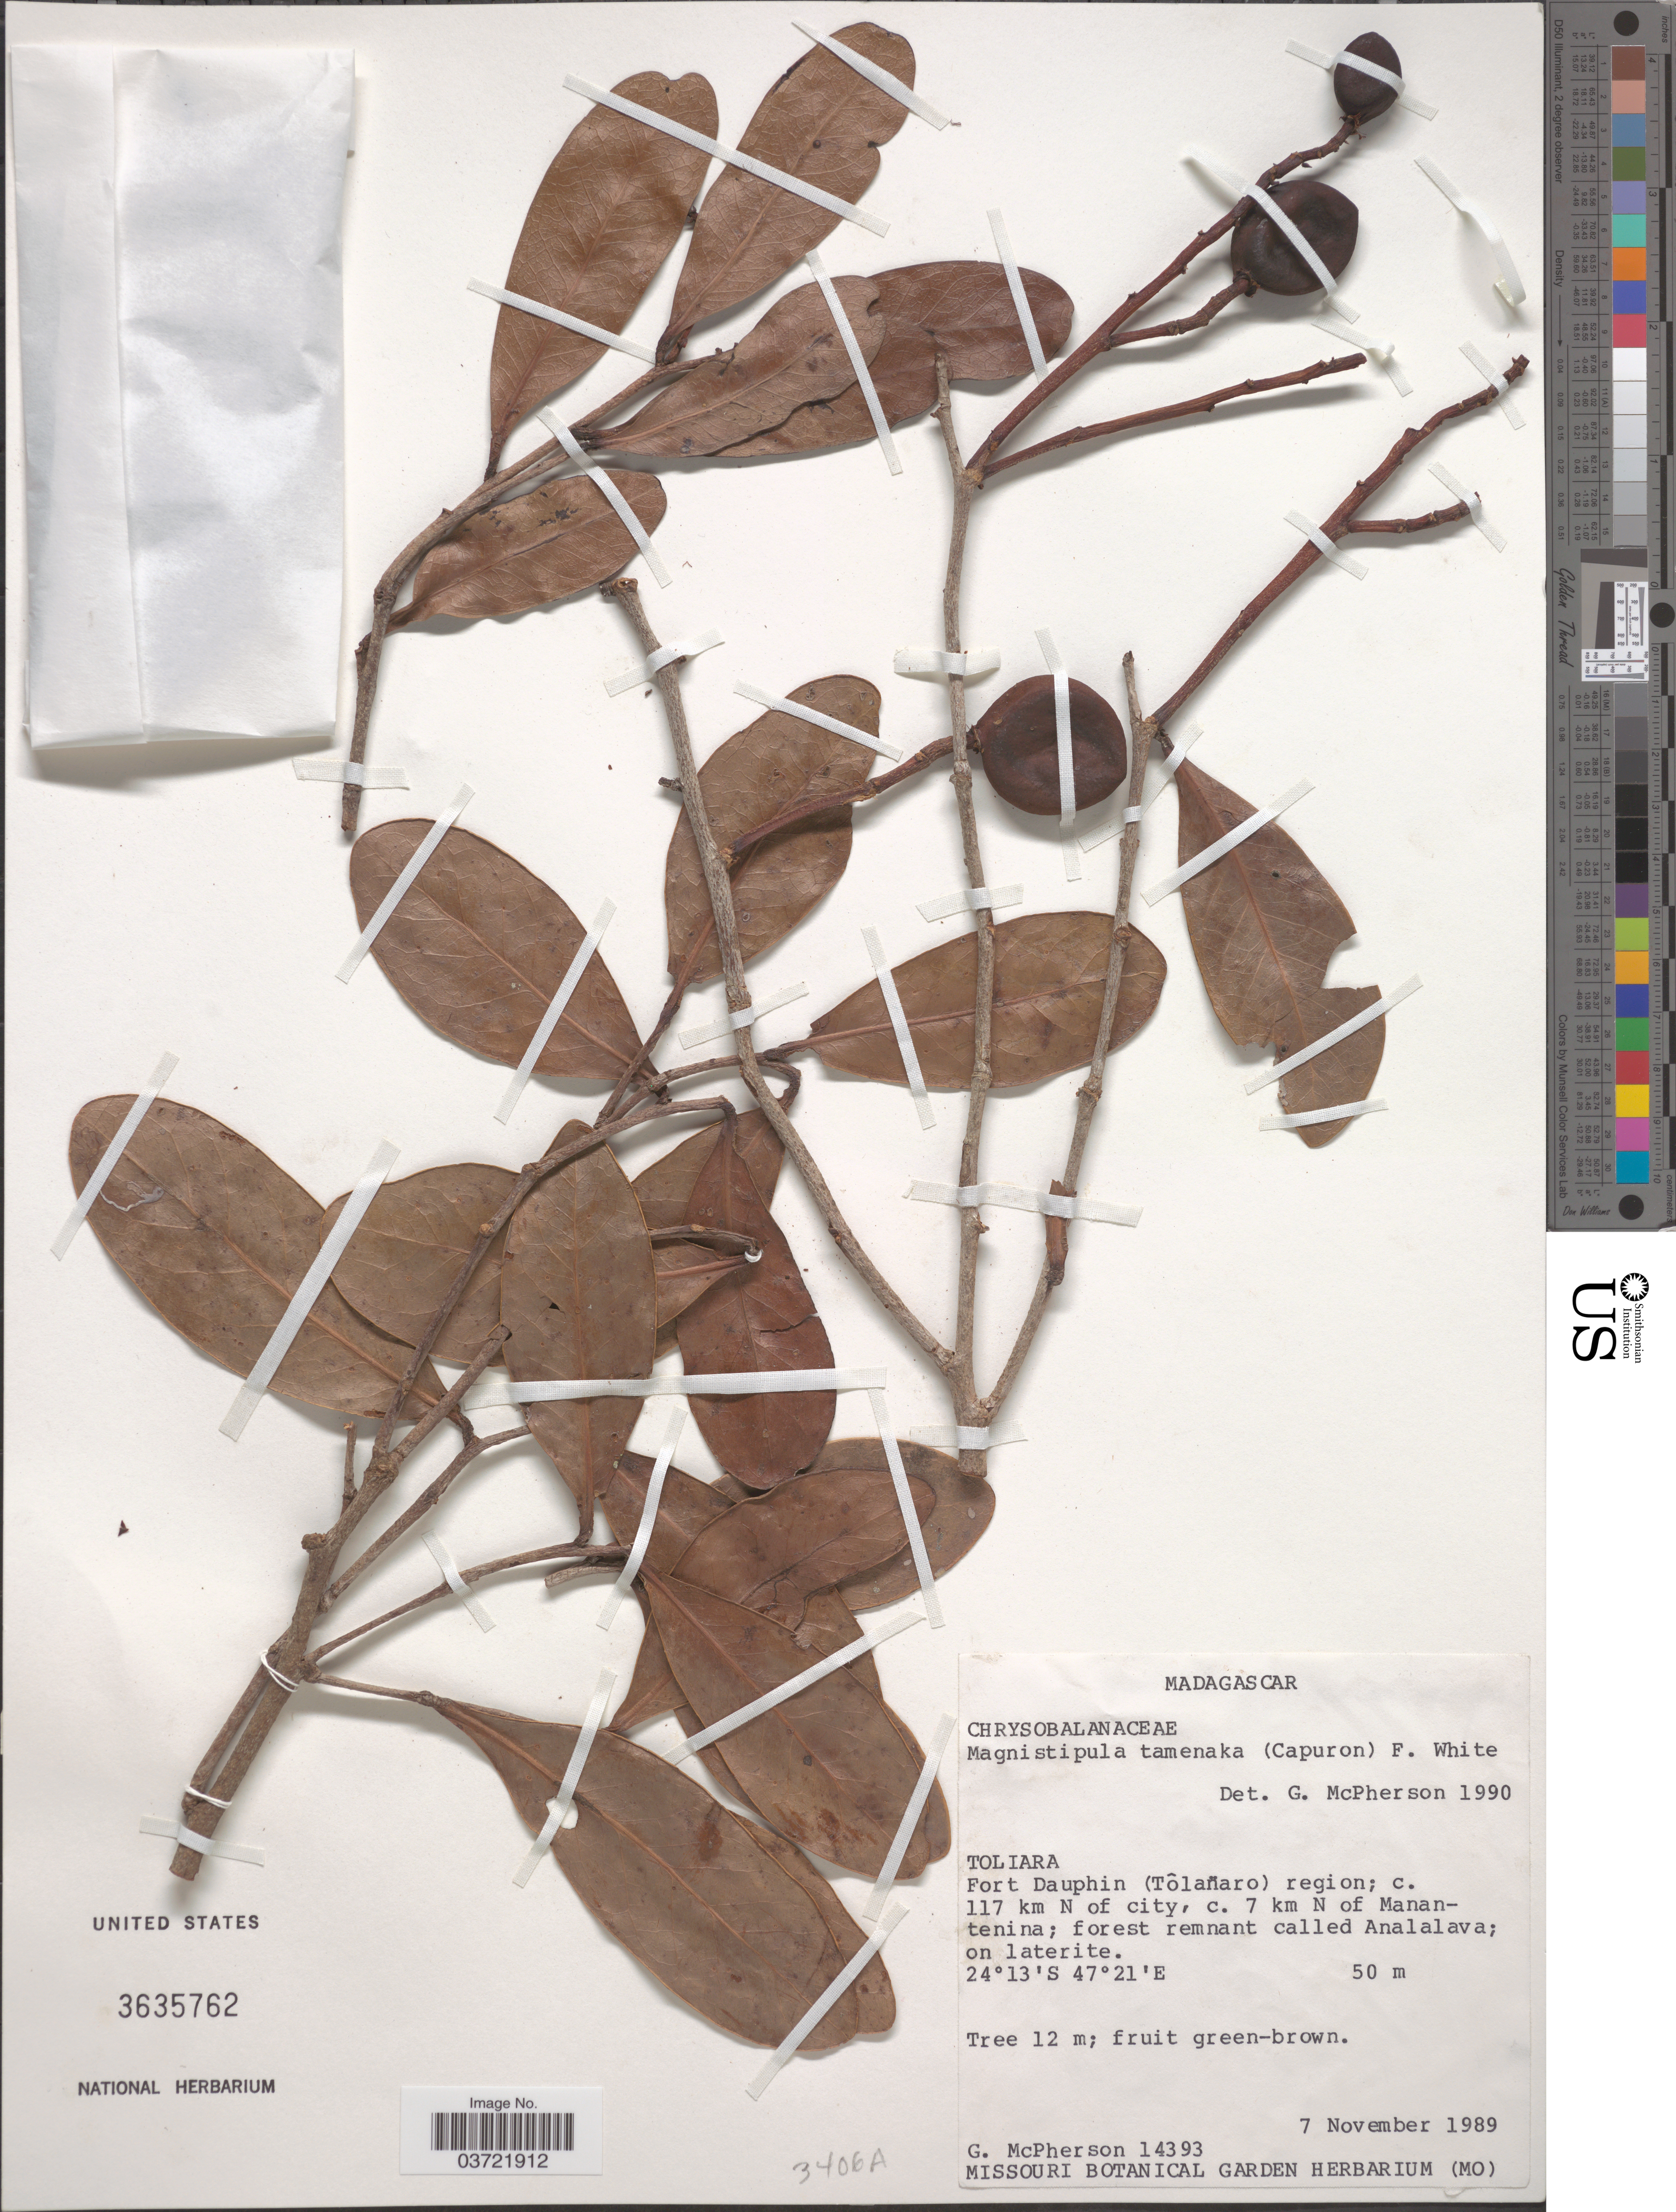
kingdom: Plantae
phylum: Tracheophyta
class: Magnoliopsida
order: Malpighiales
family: Chrysobalanaceae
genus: Magnistipula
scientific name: Magnistipula tamenaka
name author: (Capuron) F. White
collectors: G. McPherson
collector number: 14393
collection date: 1989-11-07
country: Madagascar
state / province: Anosy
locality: Fort Dauphin (Tôlanaro) region; c. 117 km N of city, c. 7 km N of Manantenina; forest remnant called Analalava.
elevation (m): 50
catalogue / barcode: US 3635762